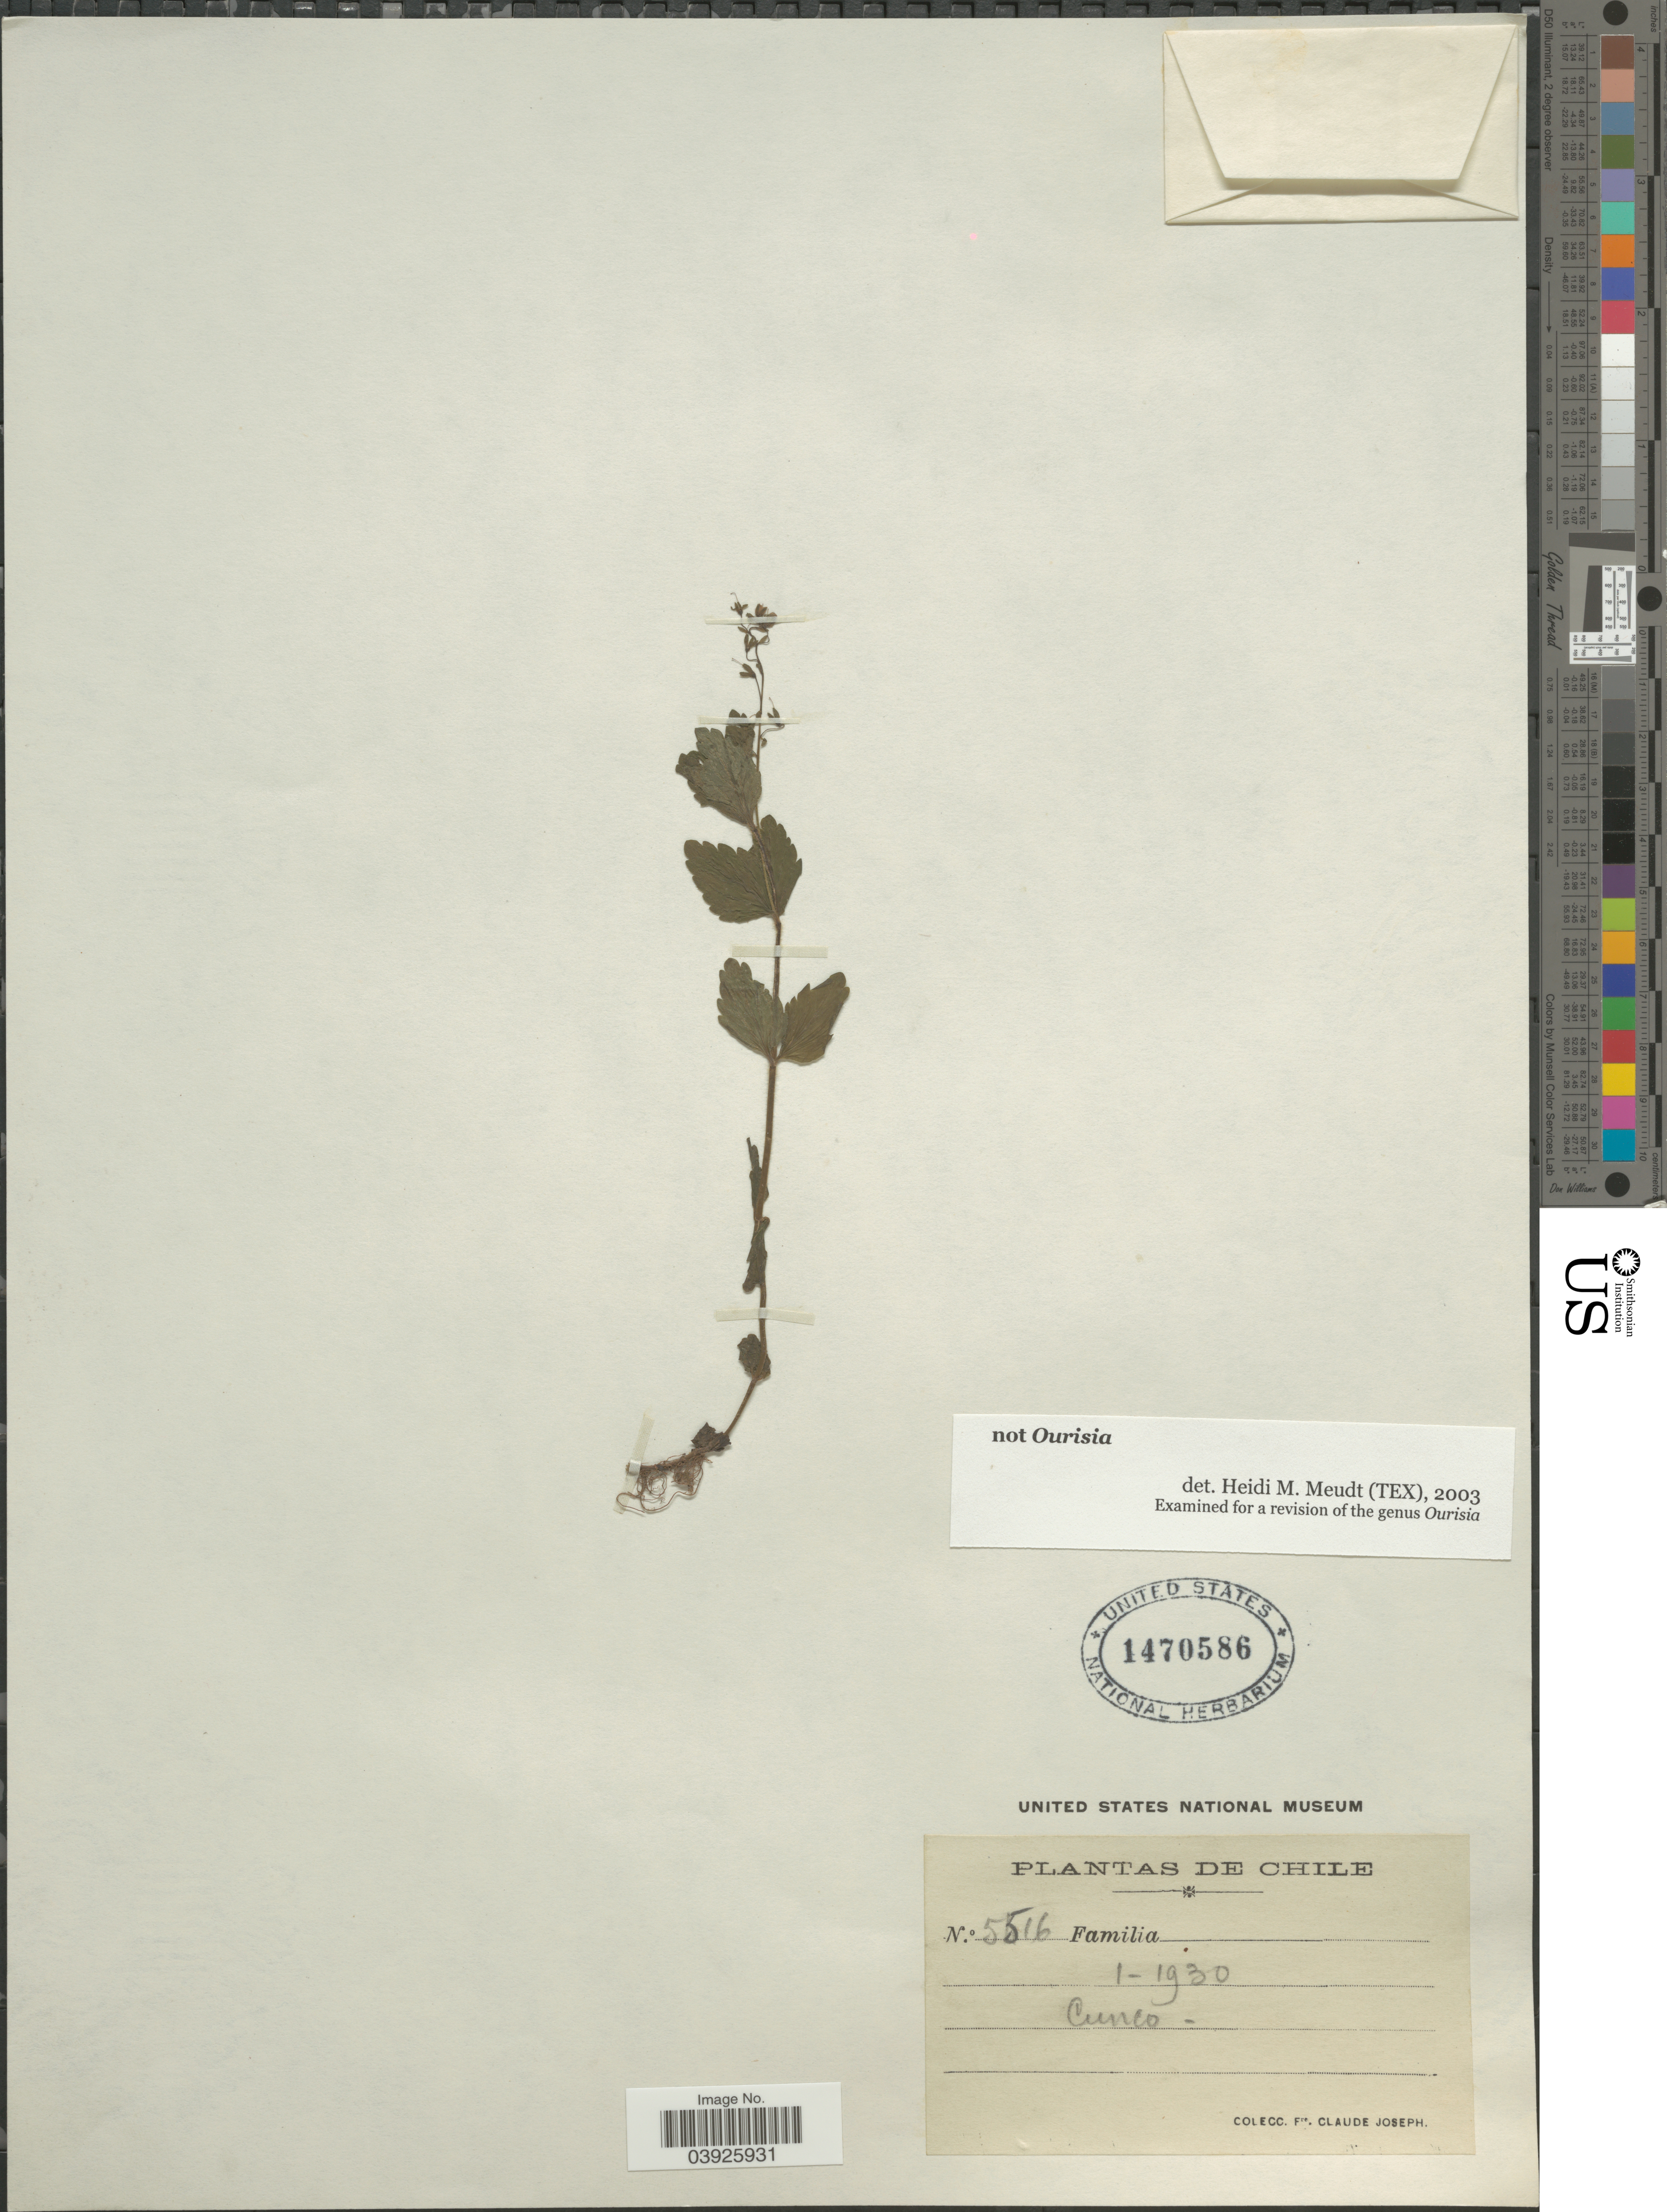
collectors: Bro. Claude-Joseph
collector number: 5516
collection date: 1930-01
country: Chile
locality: Cunco.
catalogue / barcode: US 1470586